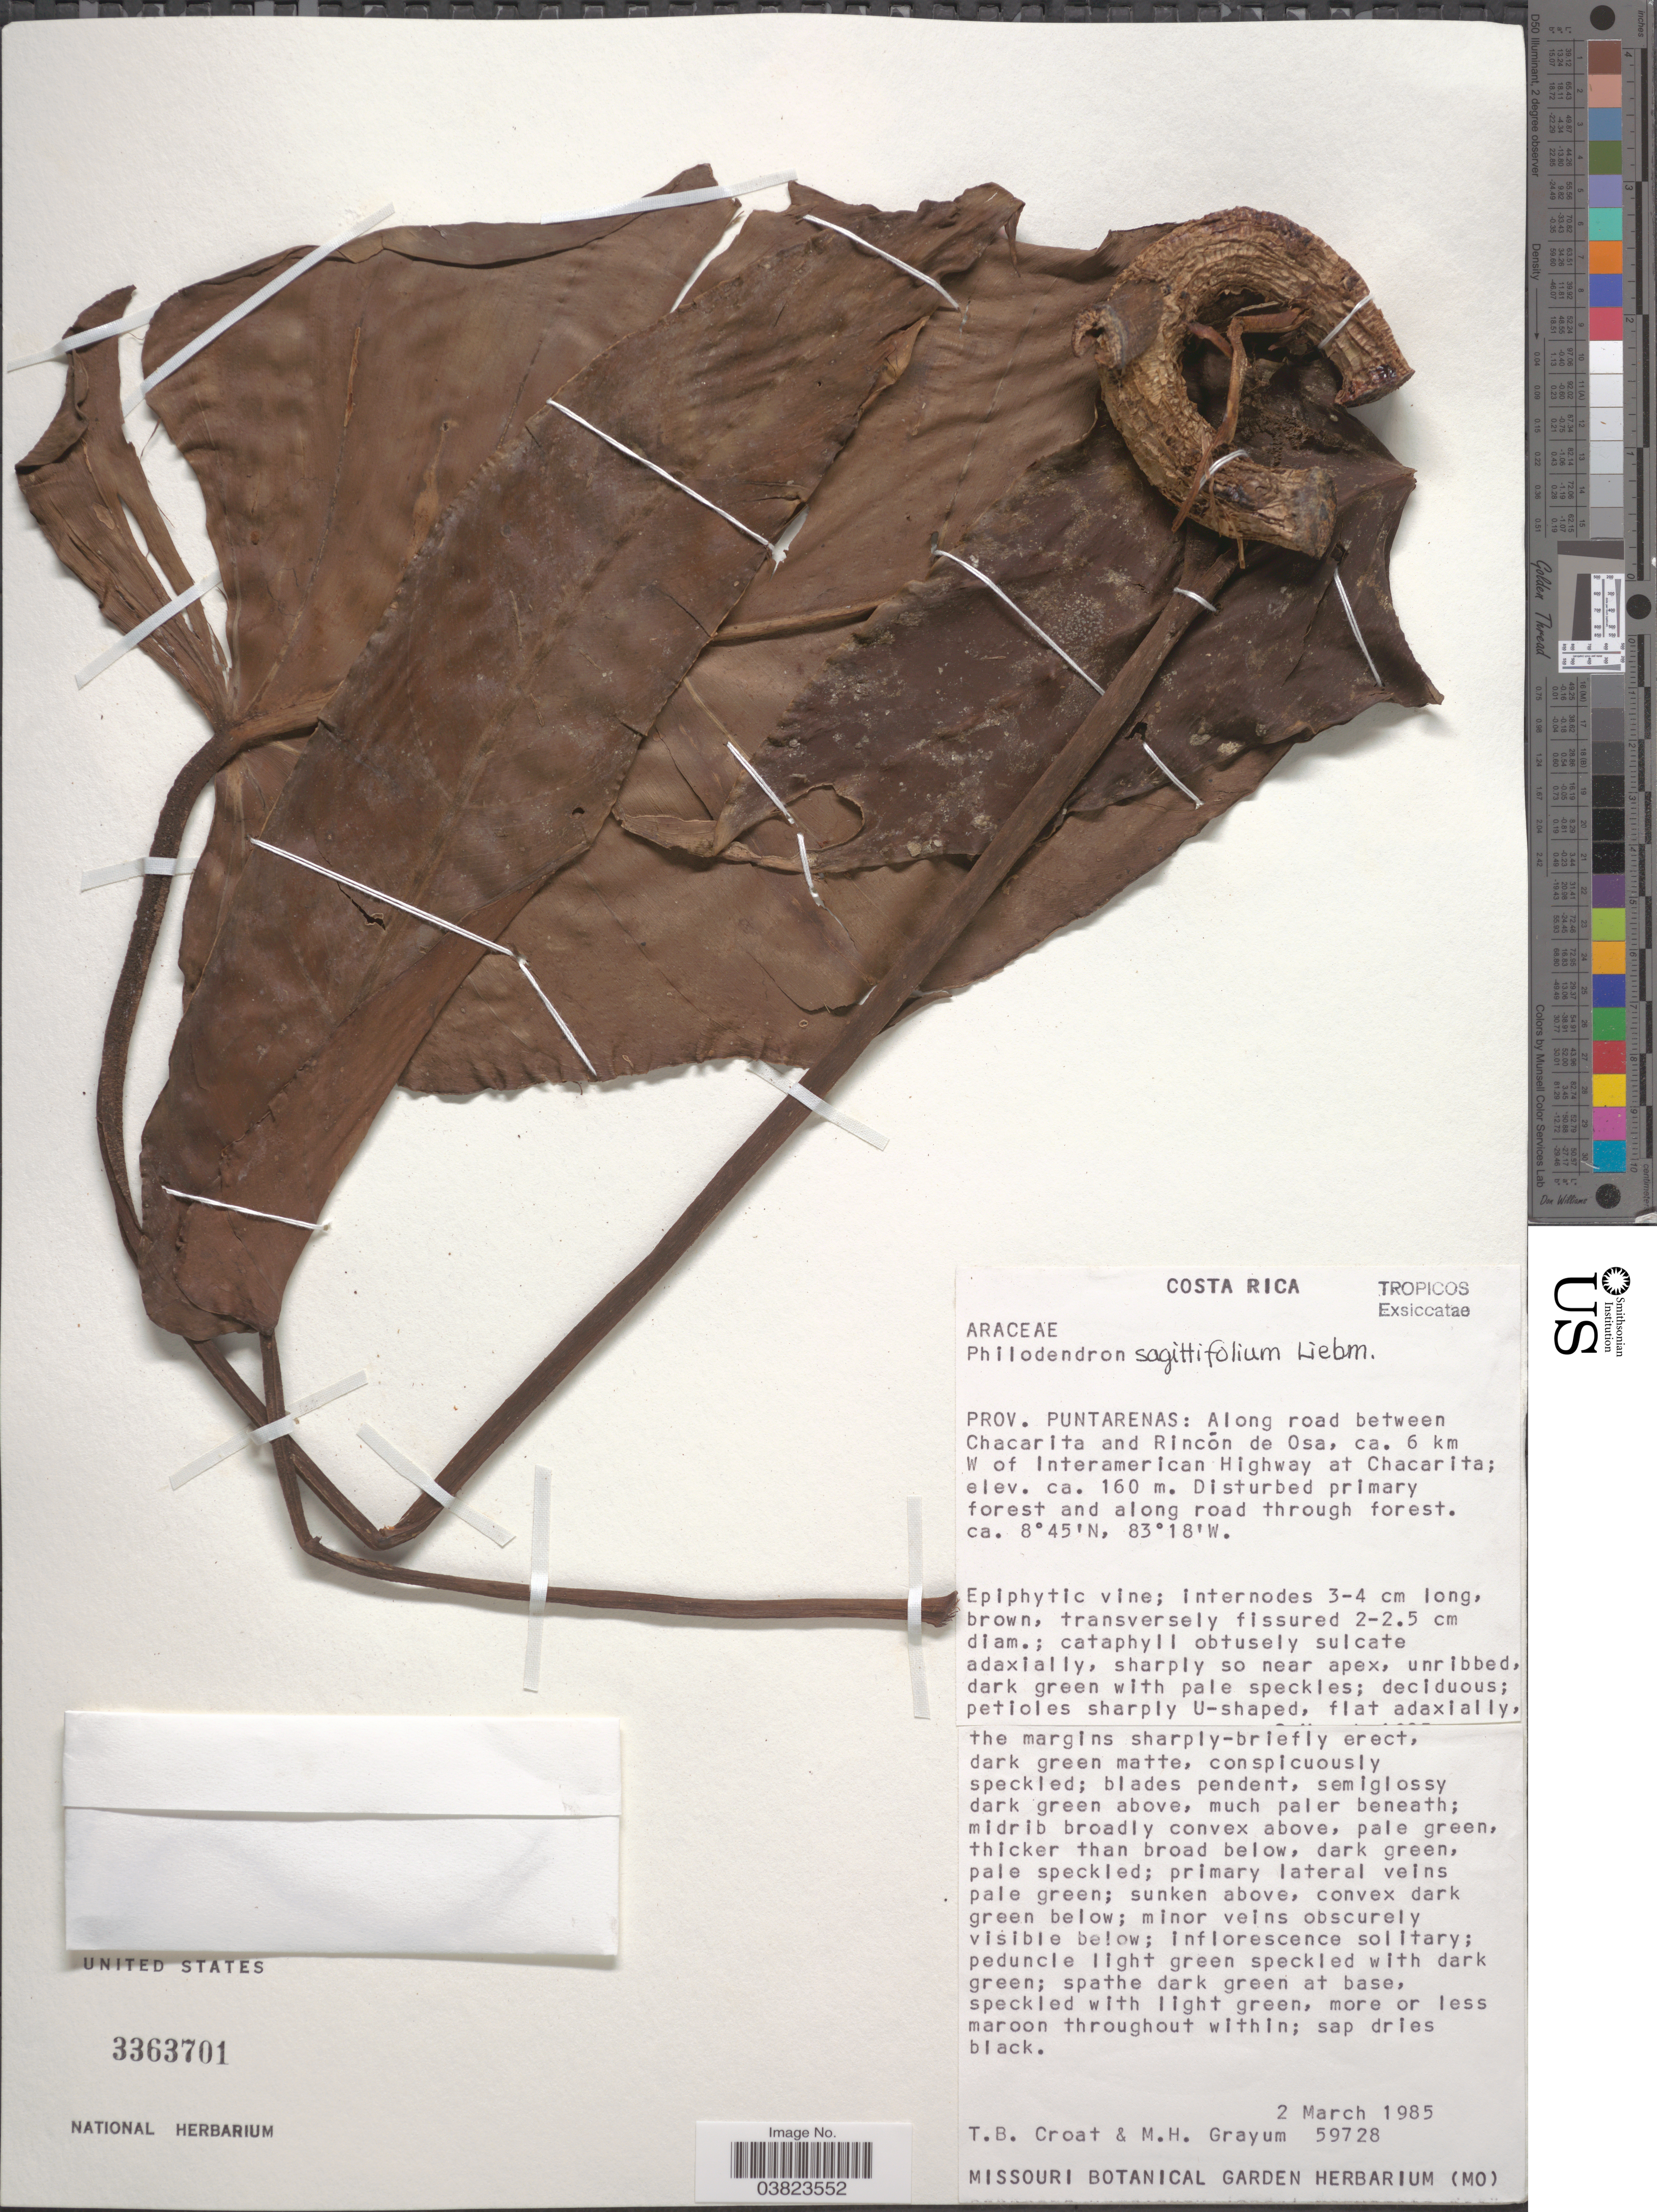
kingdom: Plantae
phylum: Tracheophyta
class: Liliopsida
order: Alismatales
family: Araceae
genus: Philodendron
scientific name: Philodendron sagittifolium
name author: Liebm.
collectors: T. B. Croat & M. H. Grayum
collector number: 59728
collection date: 1985-03-02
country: Costa Rica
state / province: Puntarenas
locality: Along road between Chacarita and Rincón de Osa, ca. 6 km W of Interamerican Highway at Chacarita.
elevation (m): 160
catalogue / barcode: US 3363701